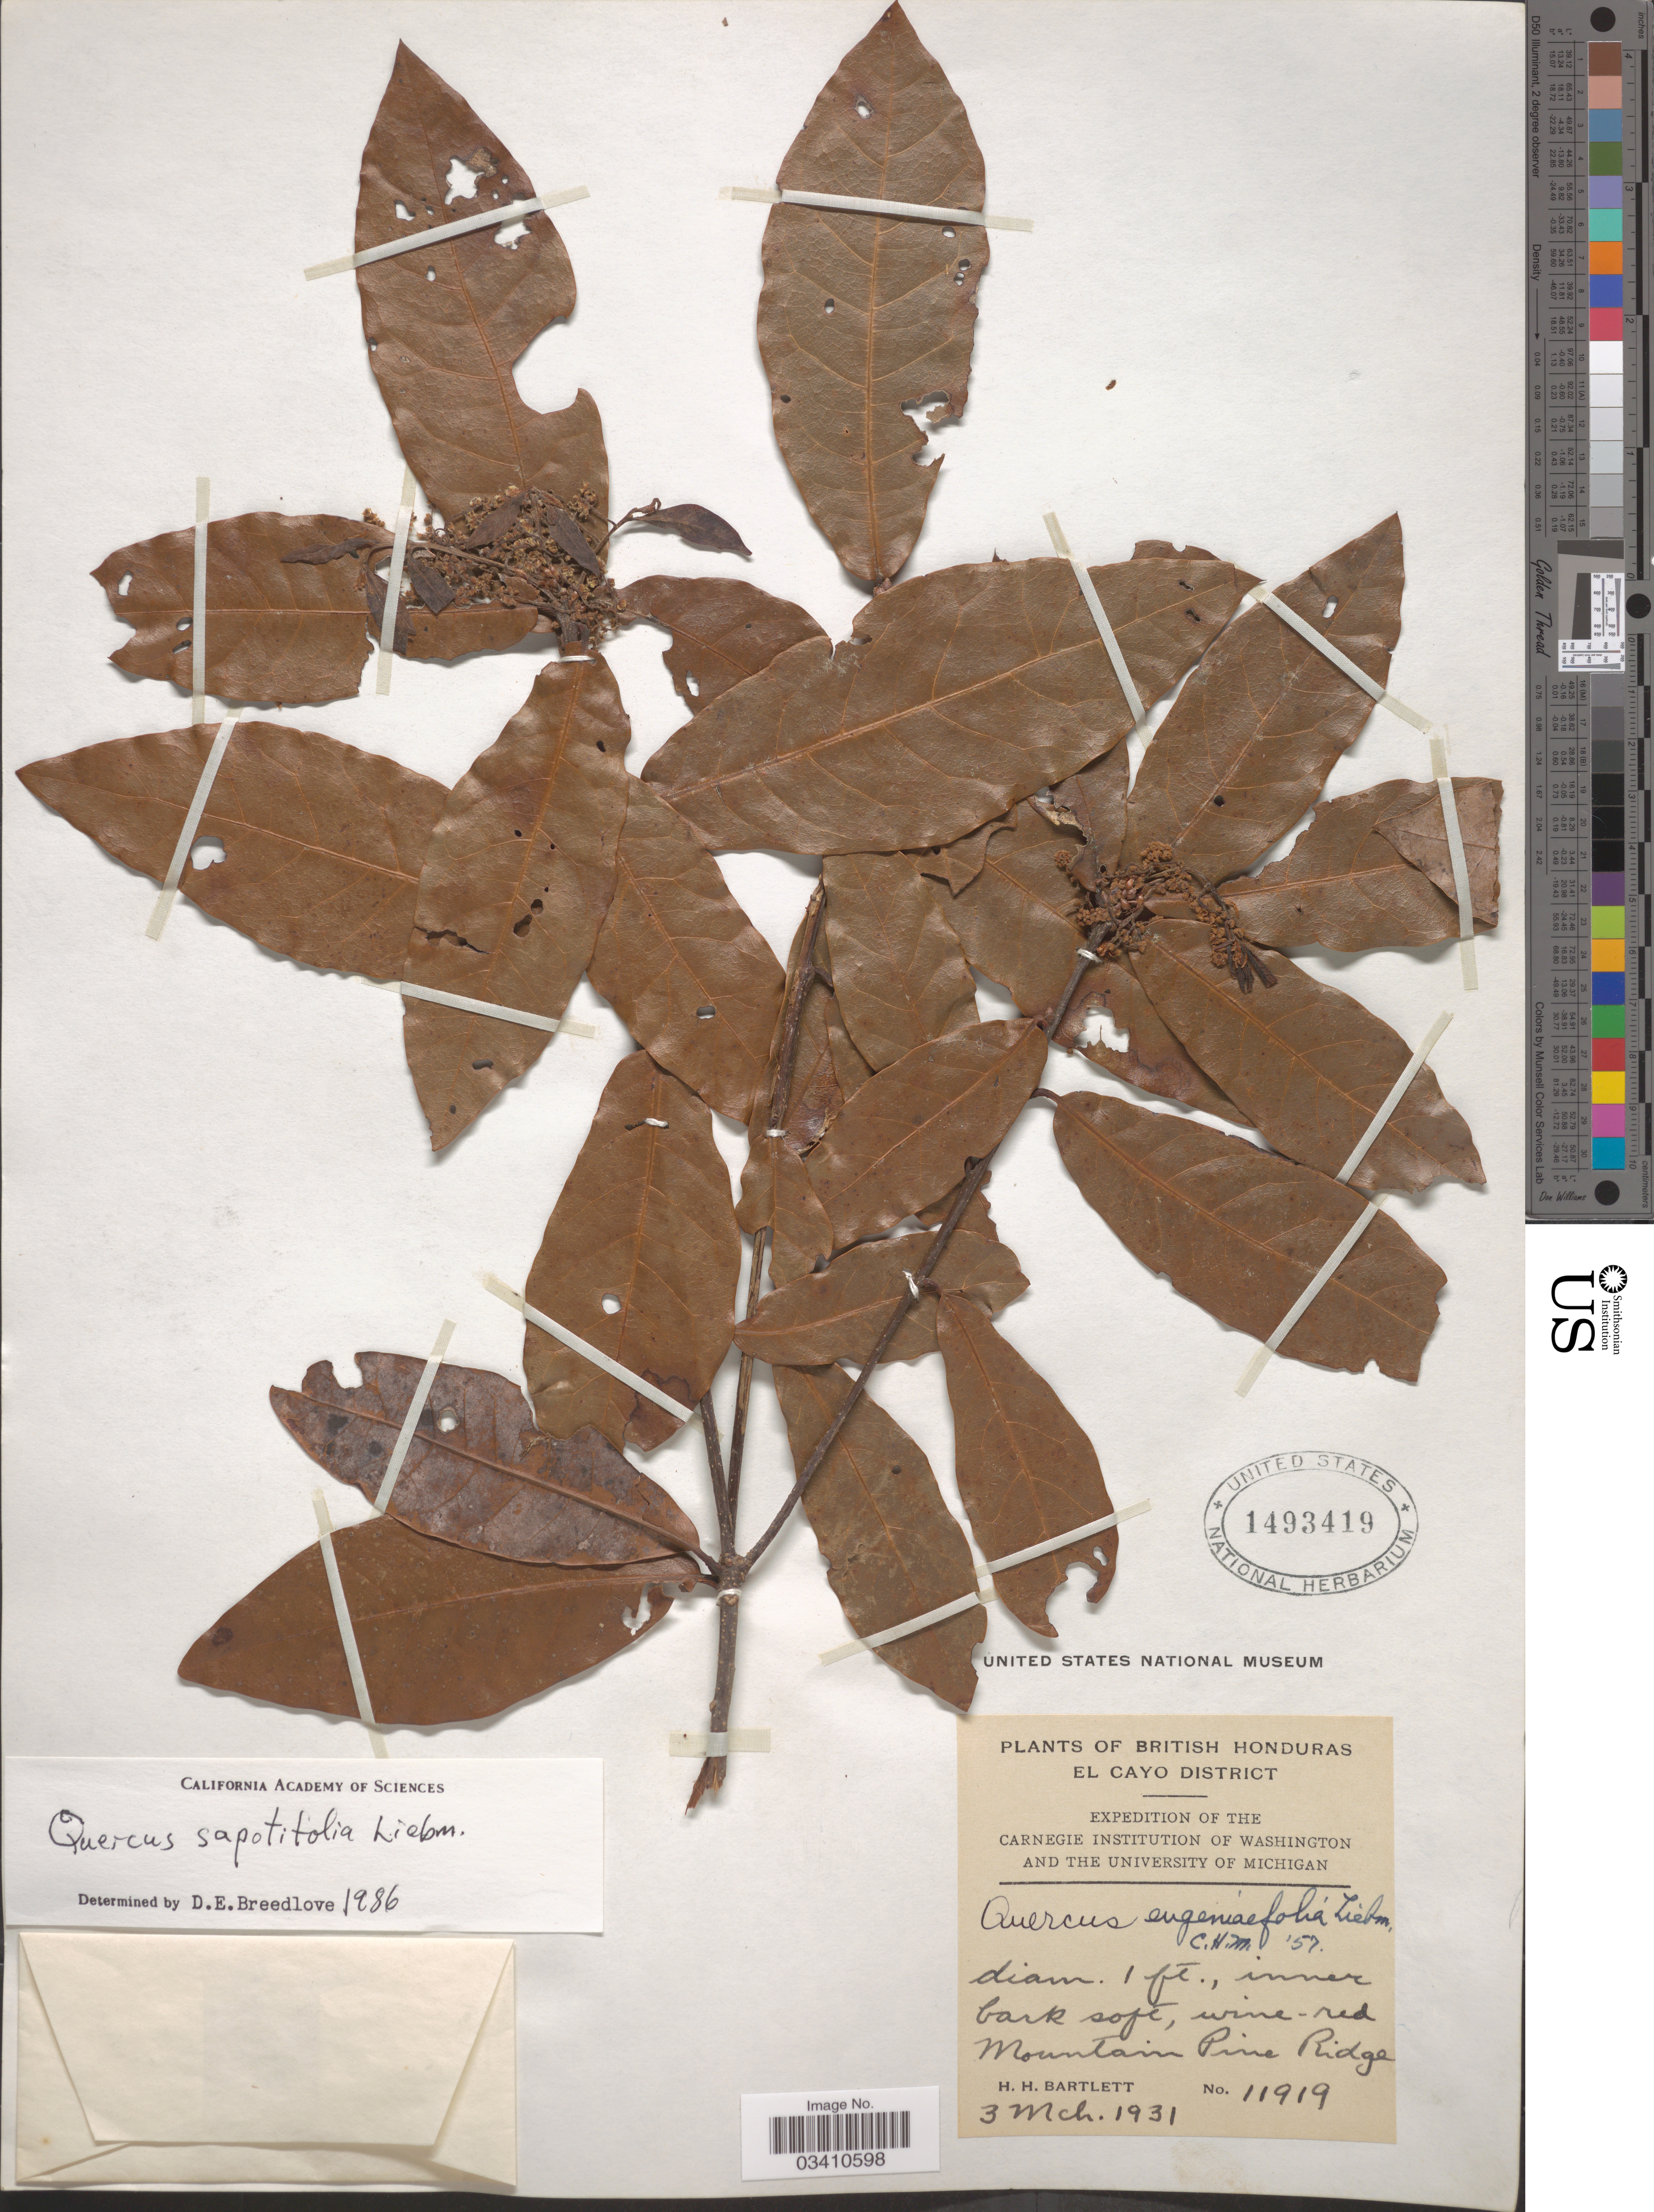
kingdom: Plantae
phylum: Tracheophyta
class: Magnoliopsida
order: Fagales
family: Fagaceae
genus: Quercus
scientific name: Quercus sapotaefolia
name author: Liebm.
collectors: H. H. Bartlett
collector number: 11919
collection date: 1931-03-03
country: Belize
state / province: Cayo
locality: British Honduras. El Cayo District. Mountain Pine Ridge.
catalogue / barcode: US 1493419